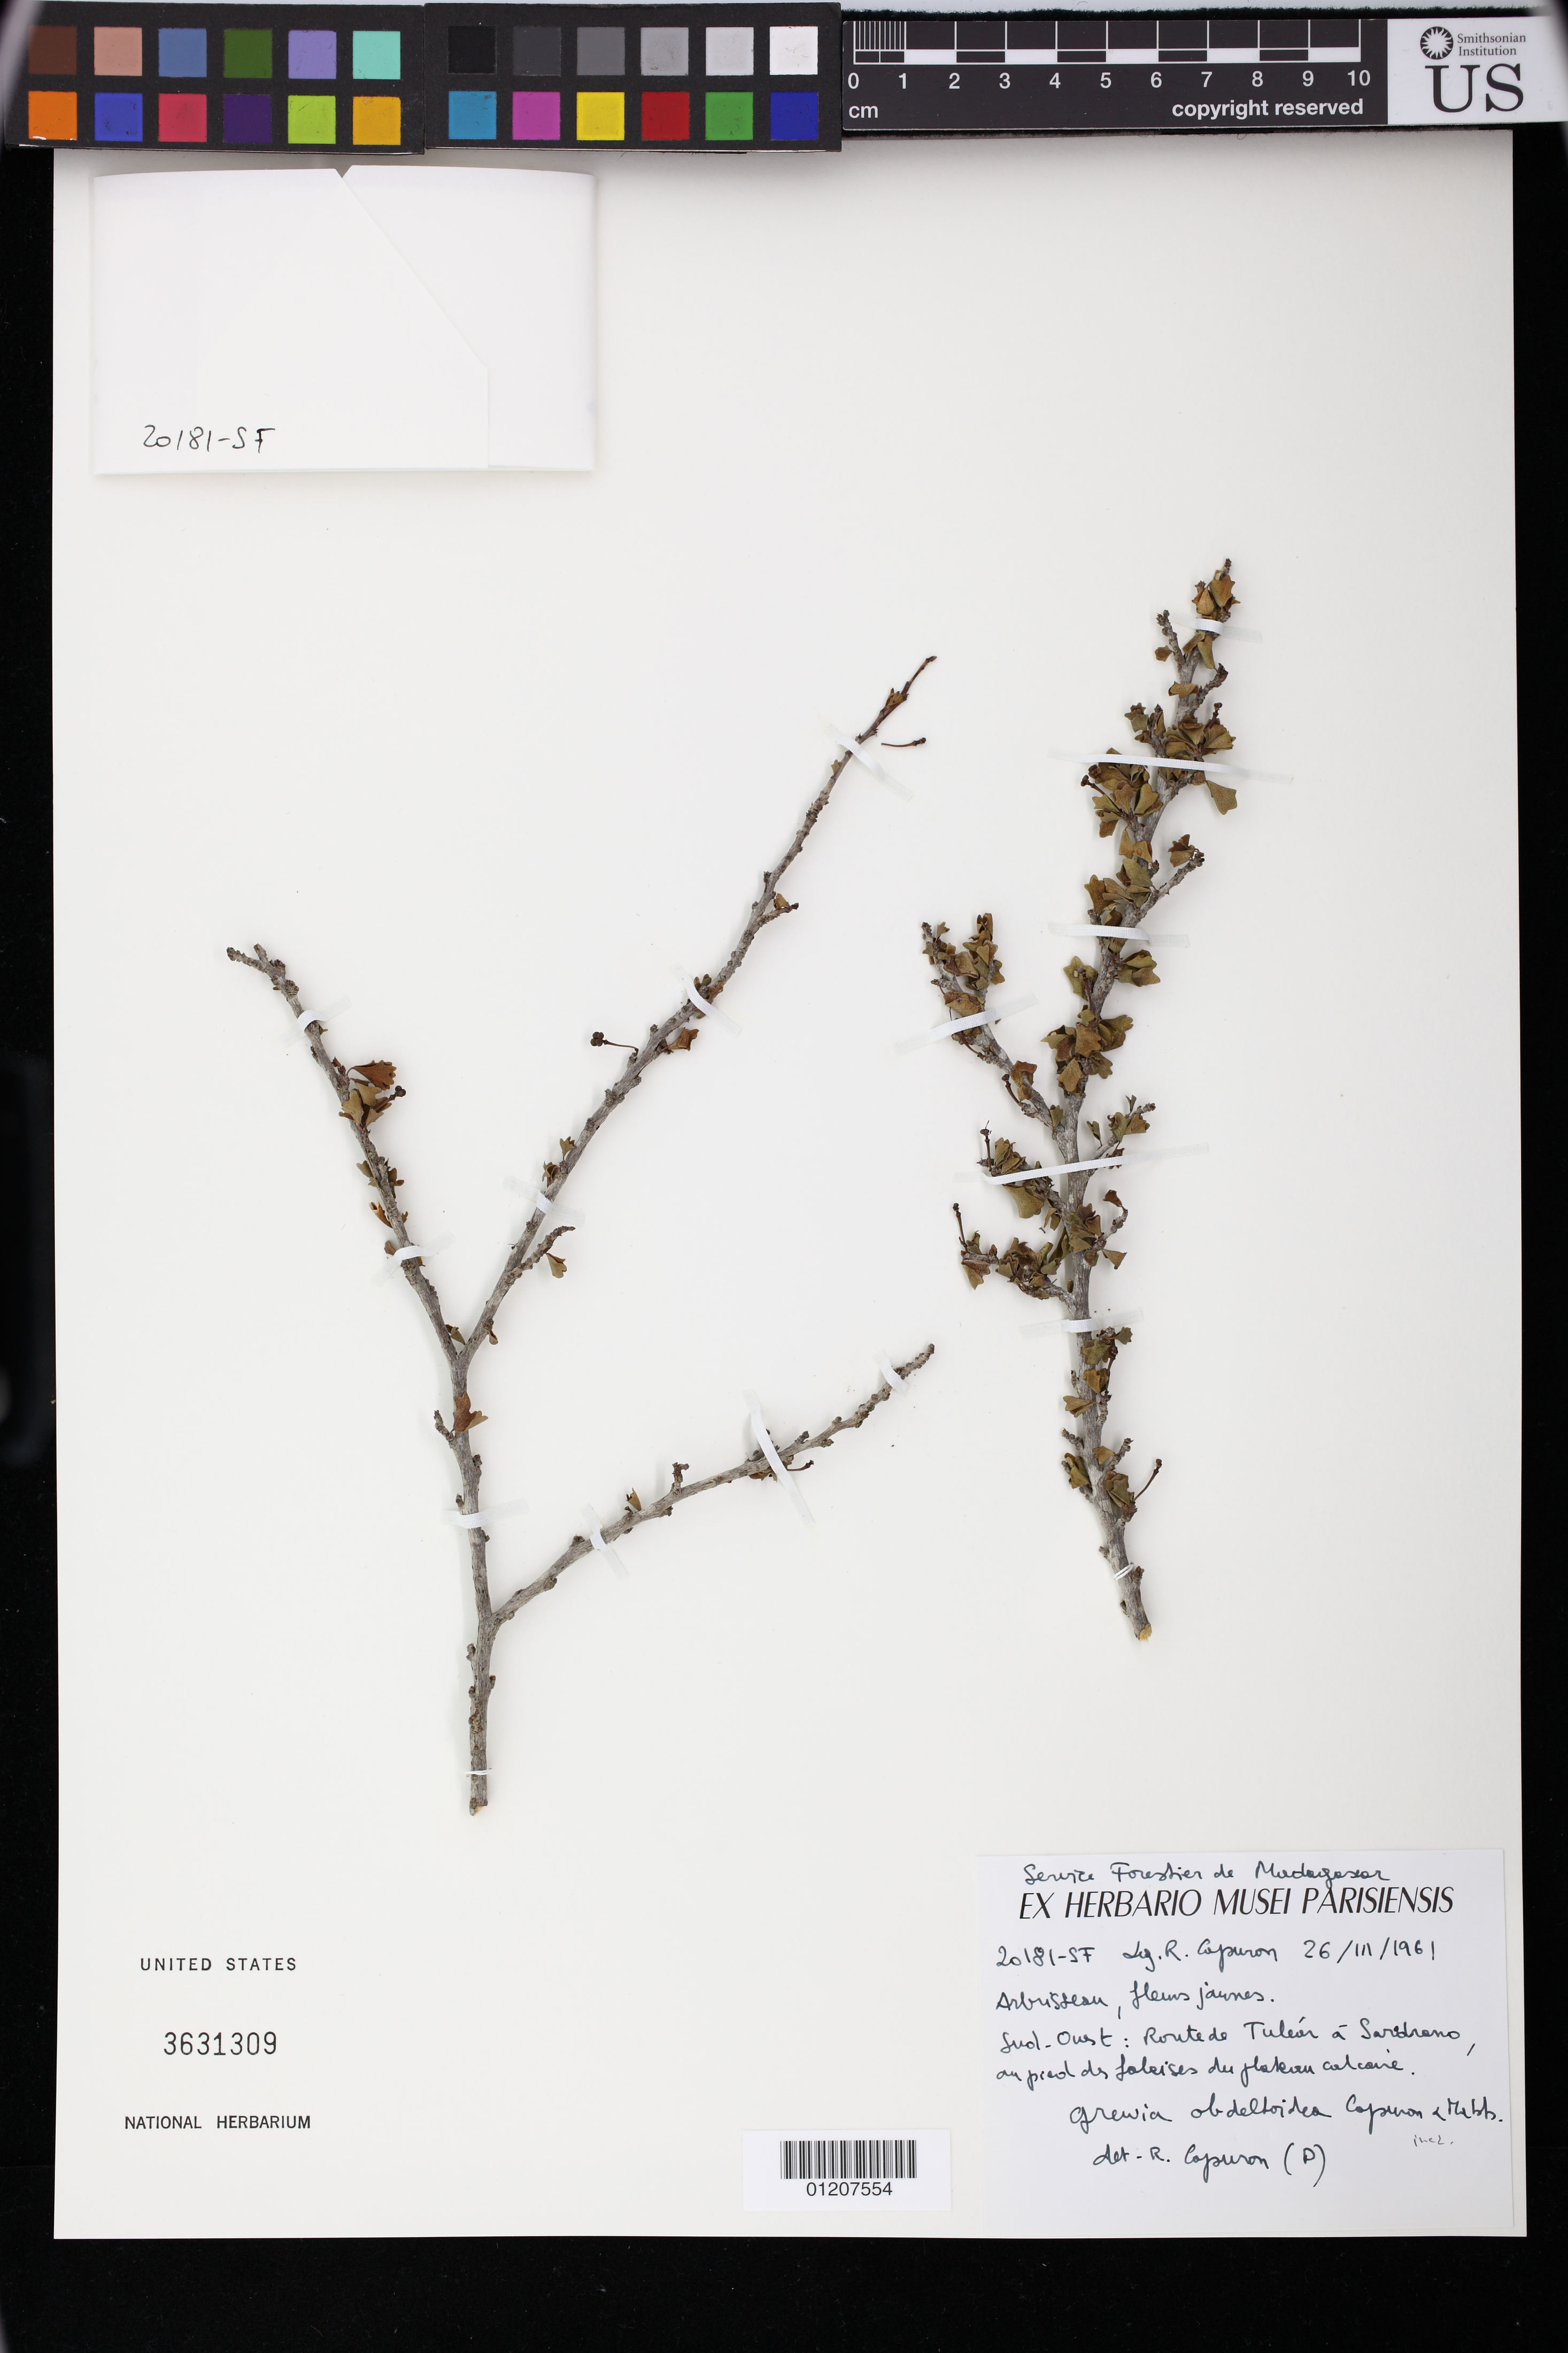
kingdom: Plantae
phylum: Tracheophyta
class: Magnoliopsida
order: Malvales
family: Malvaceae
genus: Grewia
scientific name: Grewia obdeltoidea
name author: Capuron ex Ramon et al.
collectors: R. P. Capuron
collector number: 20181-SF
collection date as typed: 26 Mar 1961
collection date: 1961-03-26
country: Madagascar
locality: Sud-Ouest: Route de Tulear a Sardreno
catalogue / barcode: US 3631309